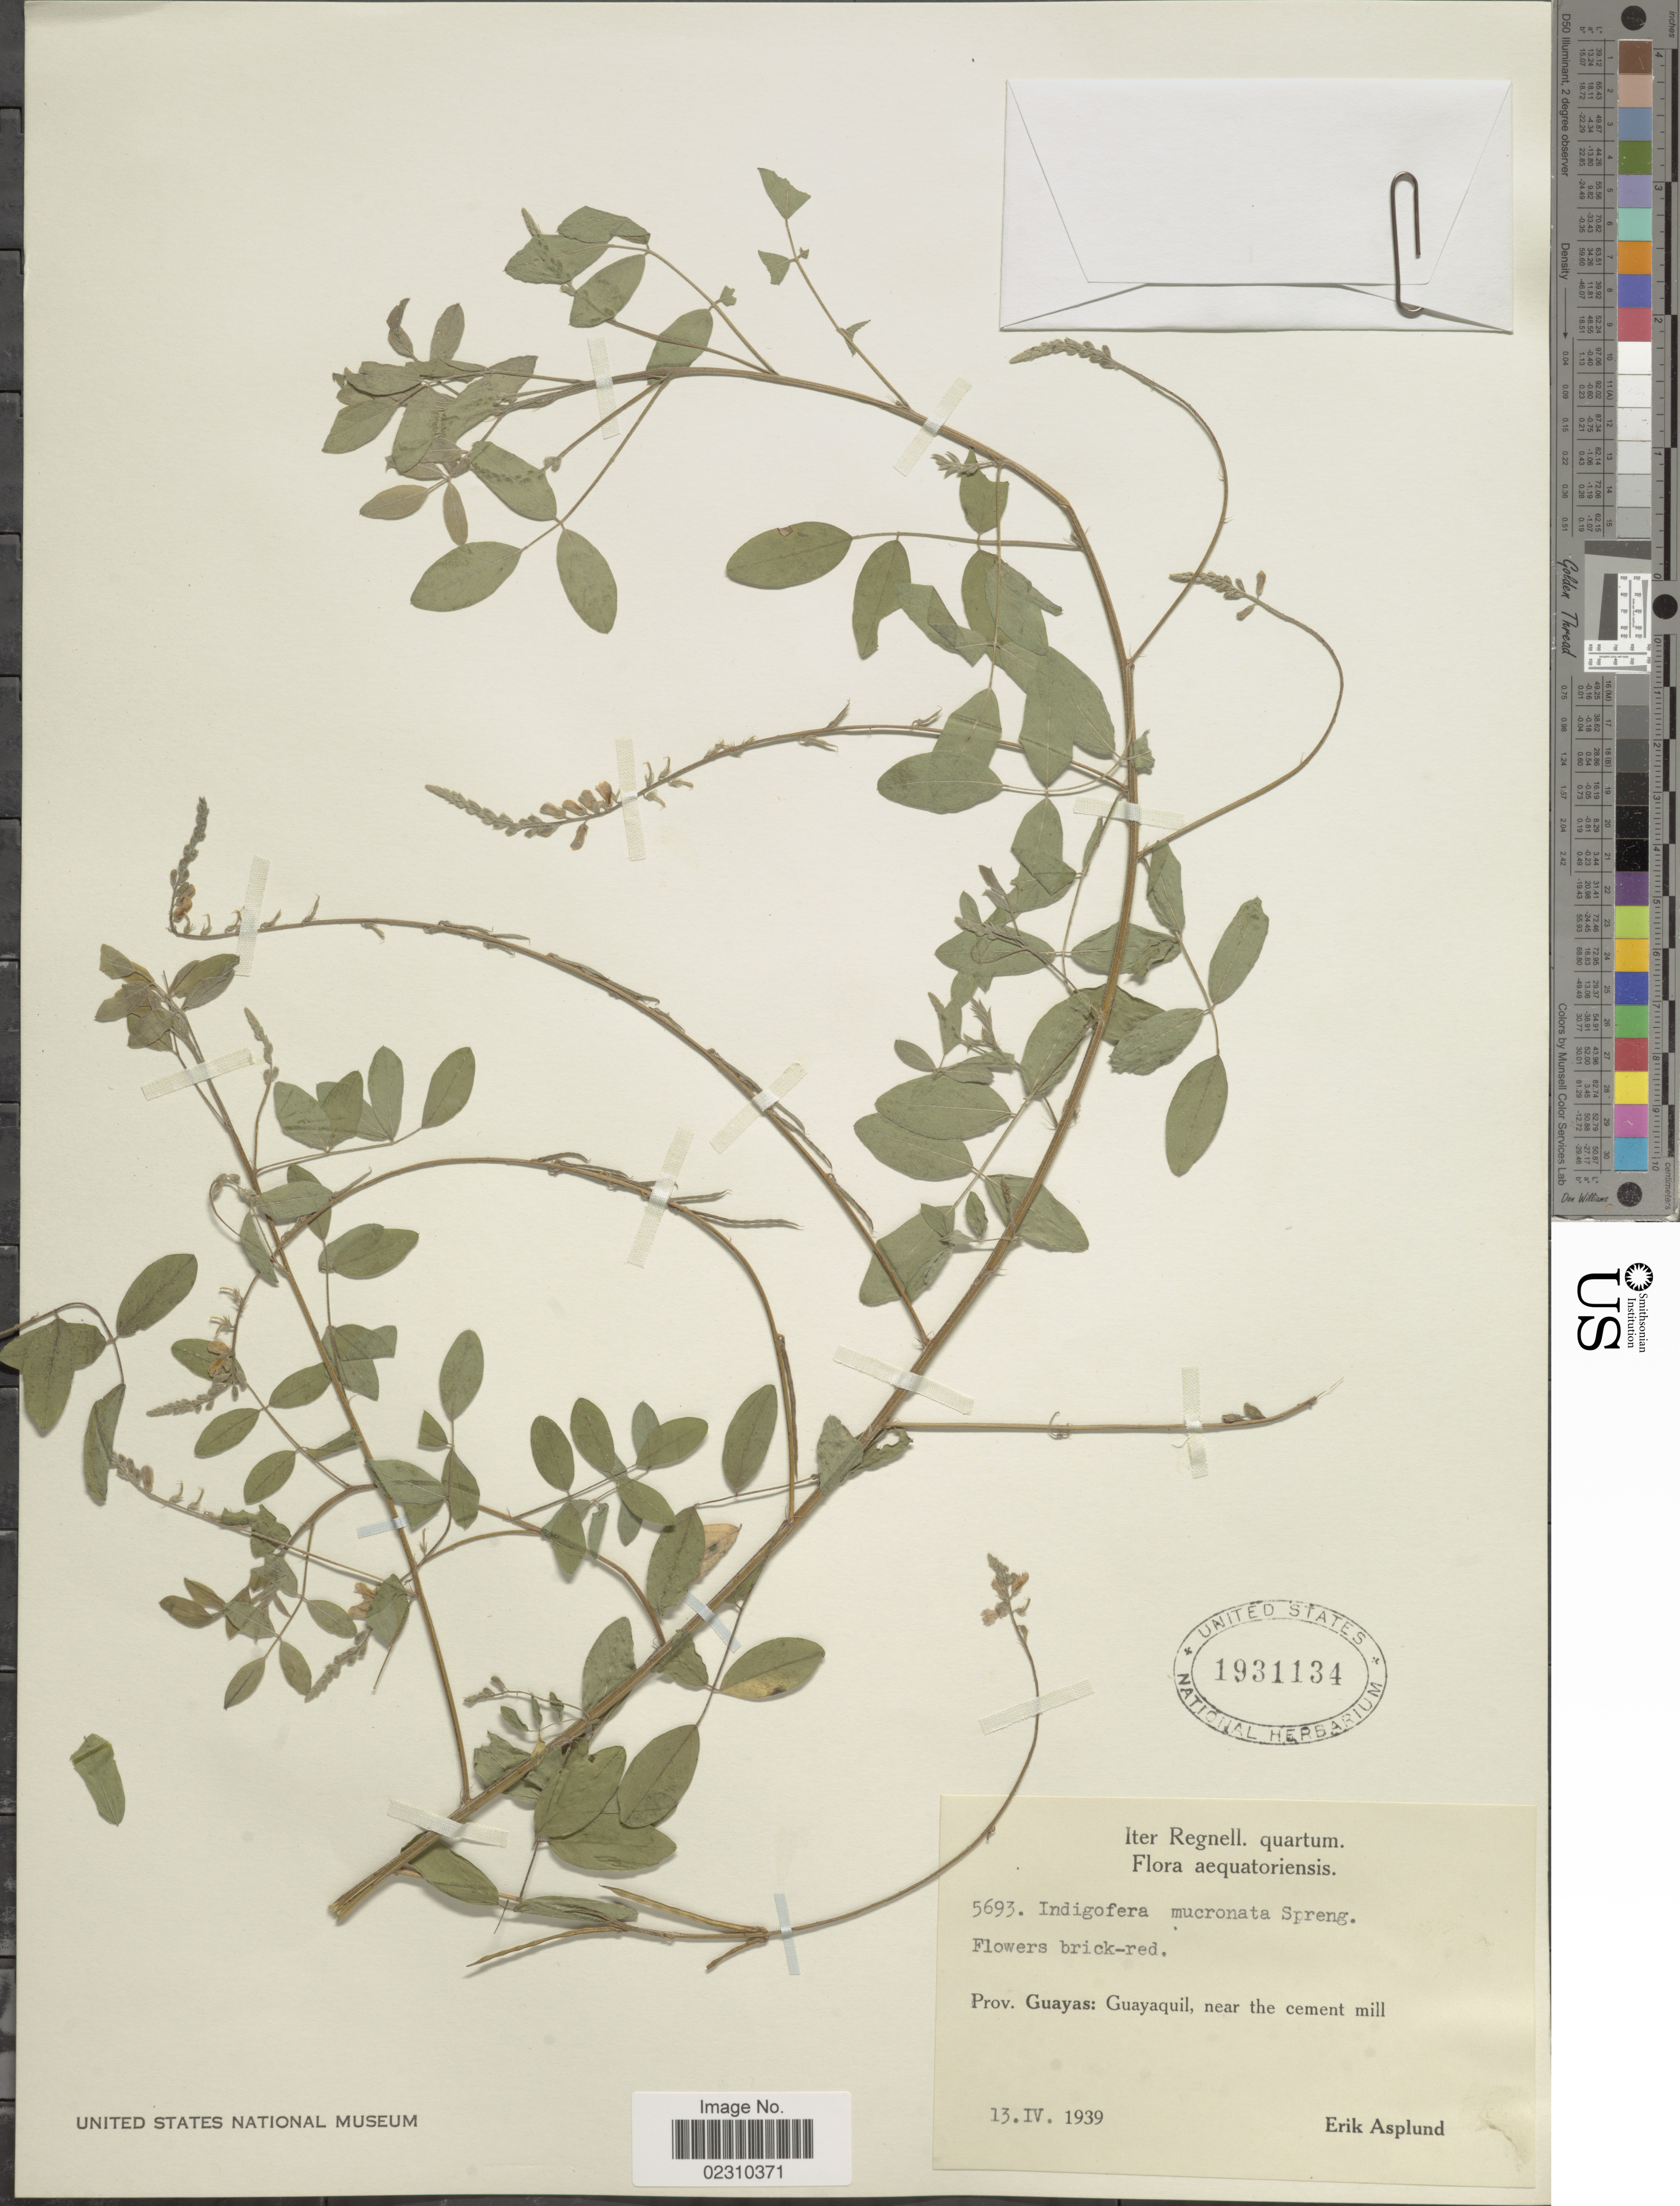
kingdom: Plantae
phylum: Tracheophyta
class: Magnoliopsida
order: Fabales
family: Fabaceae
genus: Indigofera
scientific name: Indigofera mucronata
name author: Lam.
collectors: E. Asplund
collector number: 5693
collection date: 1939-04-13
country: Ecuador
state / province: Guayas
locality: Prov. Guayas: Guayaquil, near the cement mill.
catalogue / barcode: US 1931134